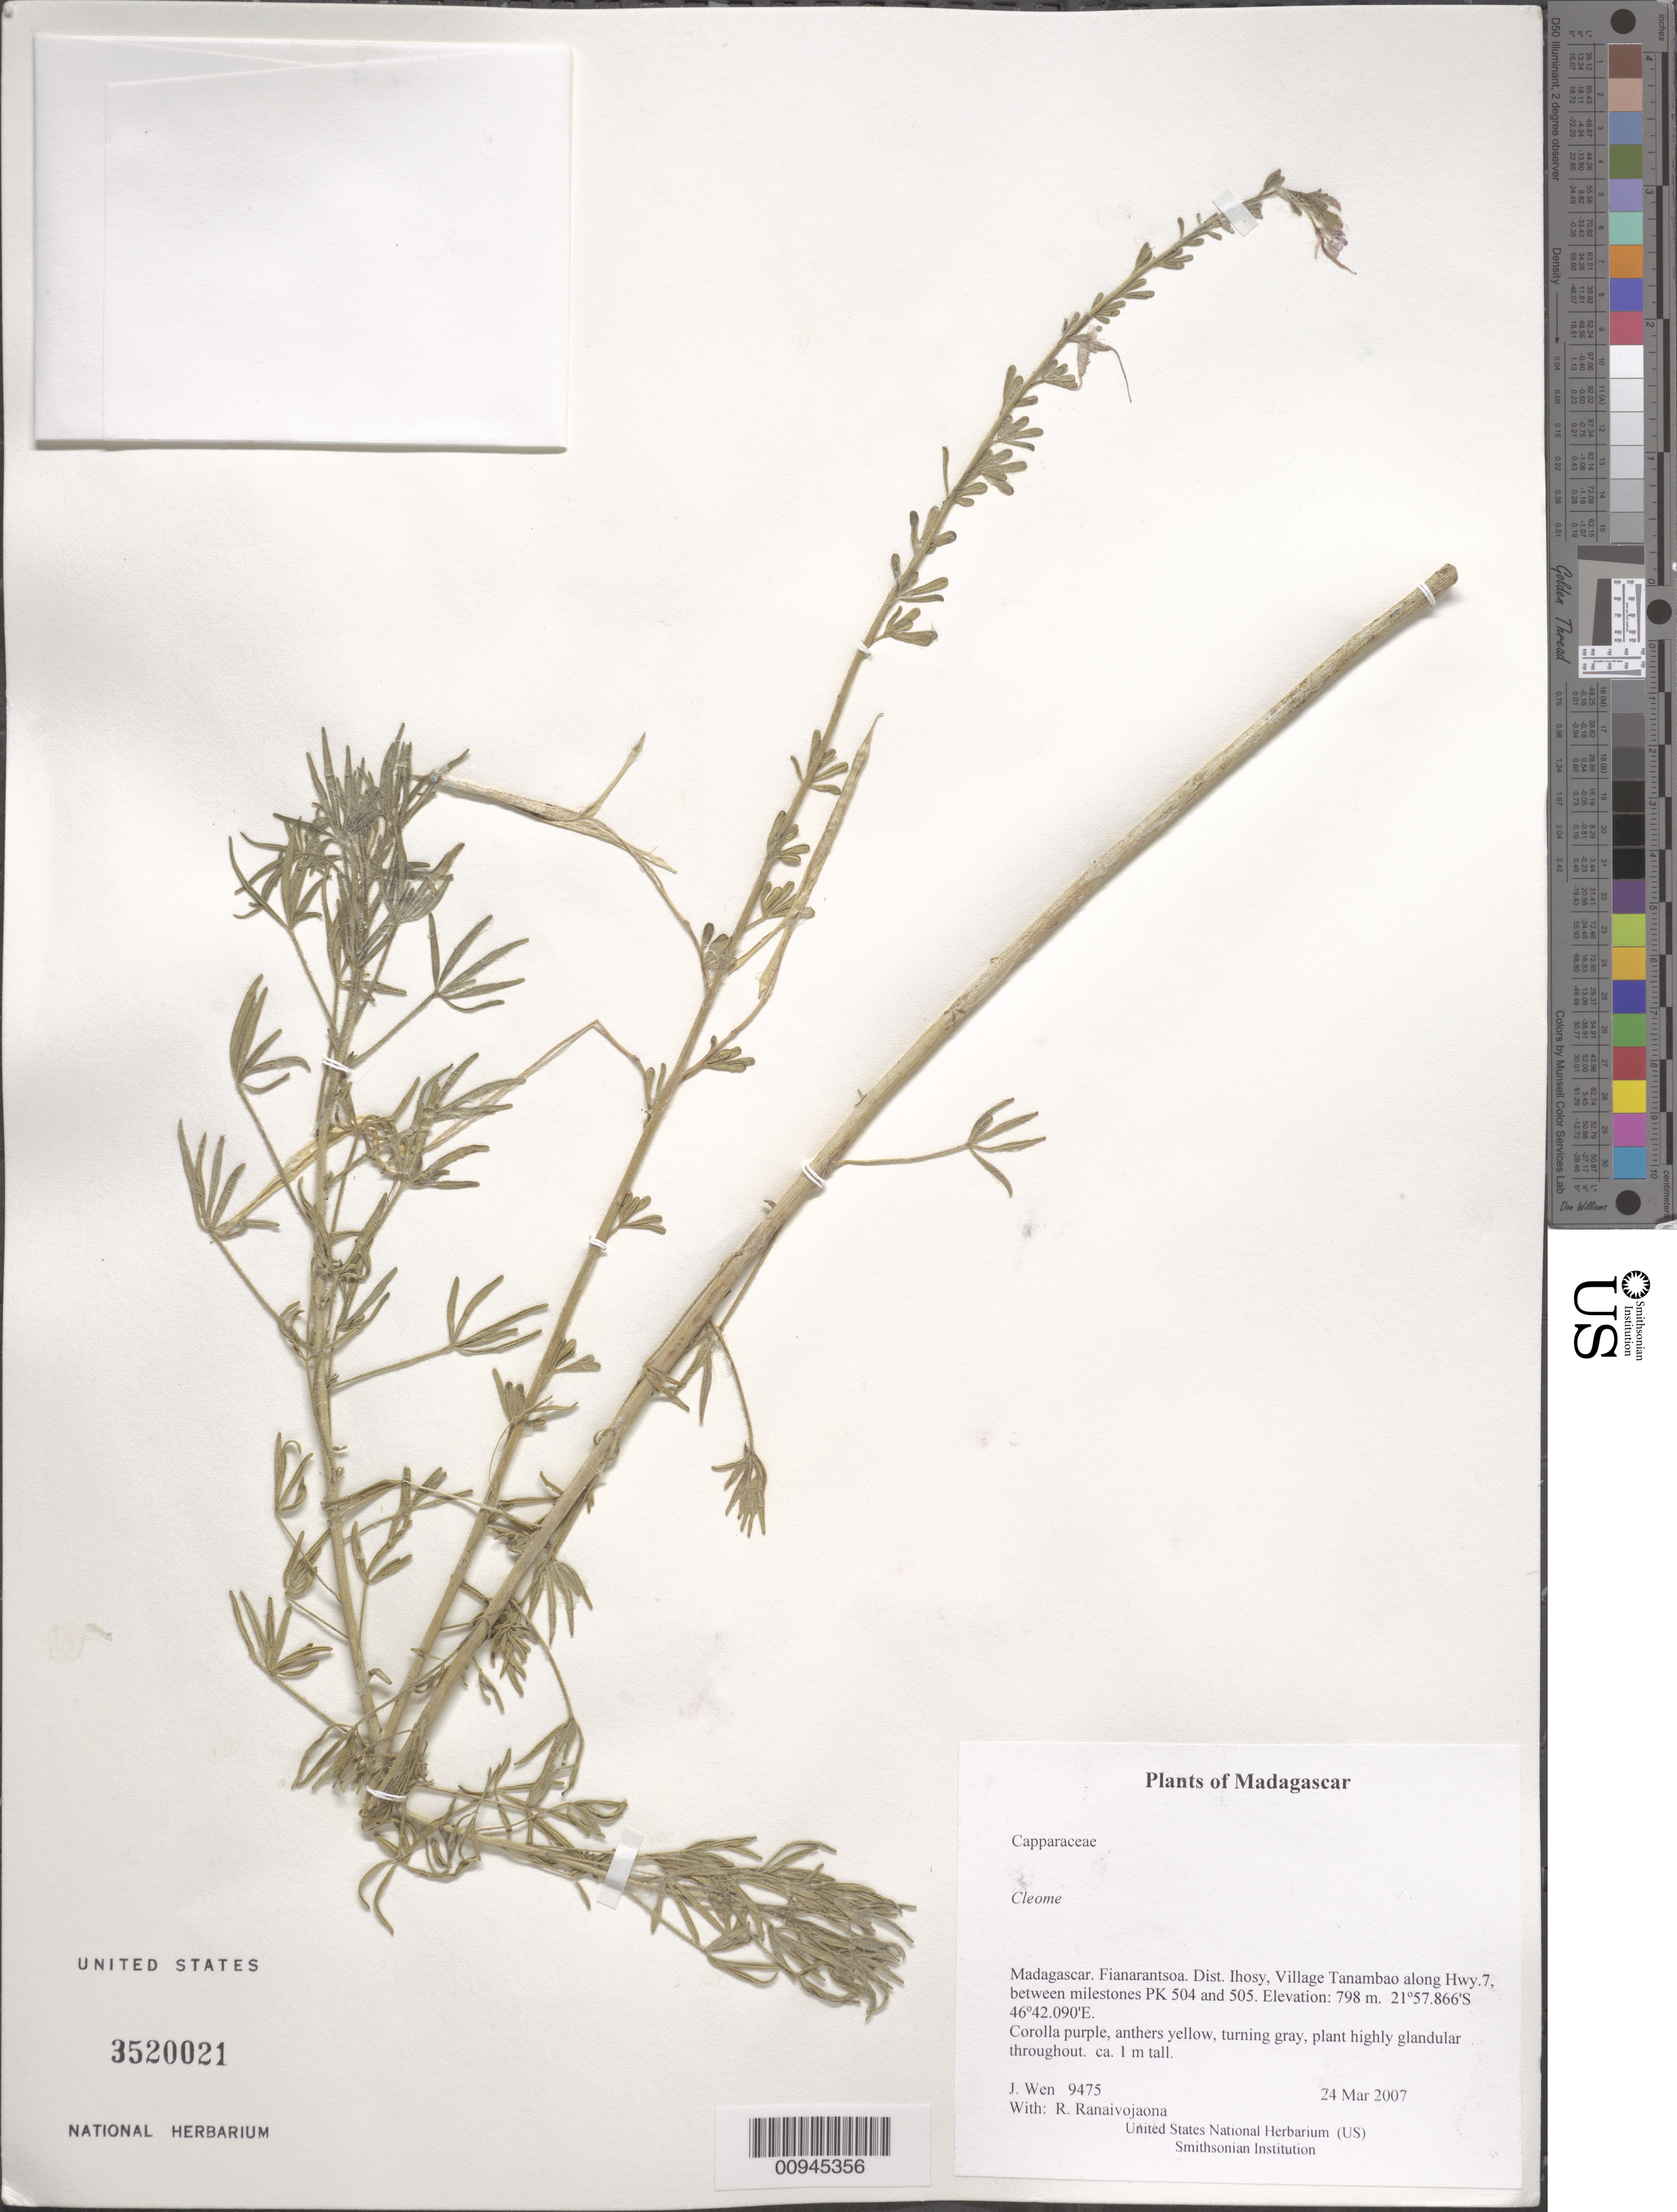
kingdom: Plantae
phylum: Tracheophyta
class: Magnoliopsida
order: Brassicales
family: Cleomaceae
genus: Cleome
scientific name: Cleome sp.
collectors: J. Wen & R. Ranaivojaona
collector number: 9475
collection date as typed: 24 Mar 2007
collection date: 2007-03-24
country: Madagascar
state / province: Ihorombe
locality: Dist. Ihosy, Village Tanambao along Hwy.7, between milestones PK 504 and 505.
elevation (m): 798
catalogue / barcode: US 3520021